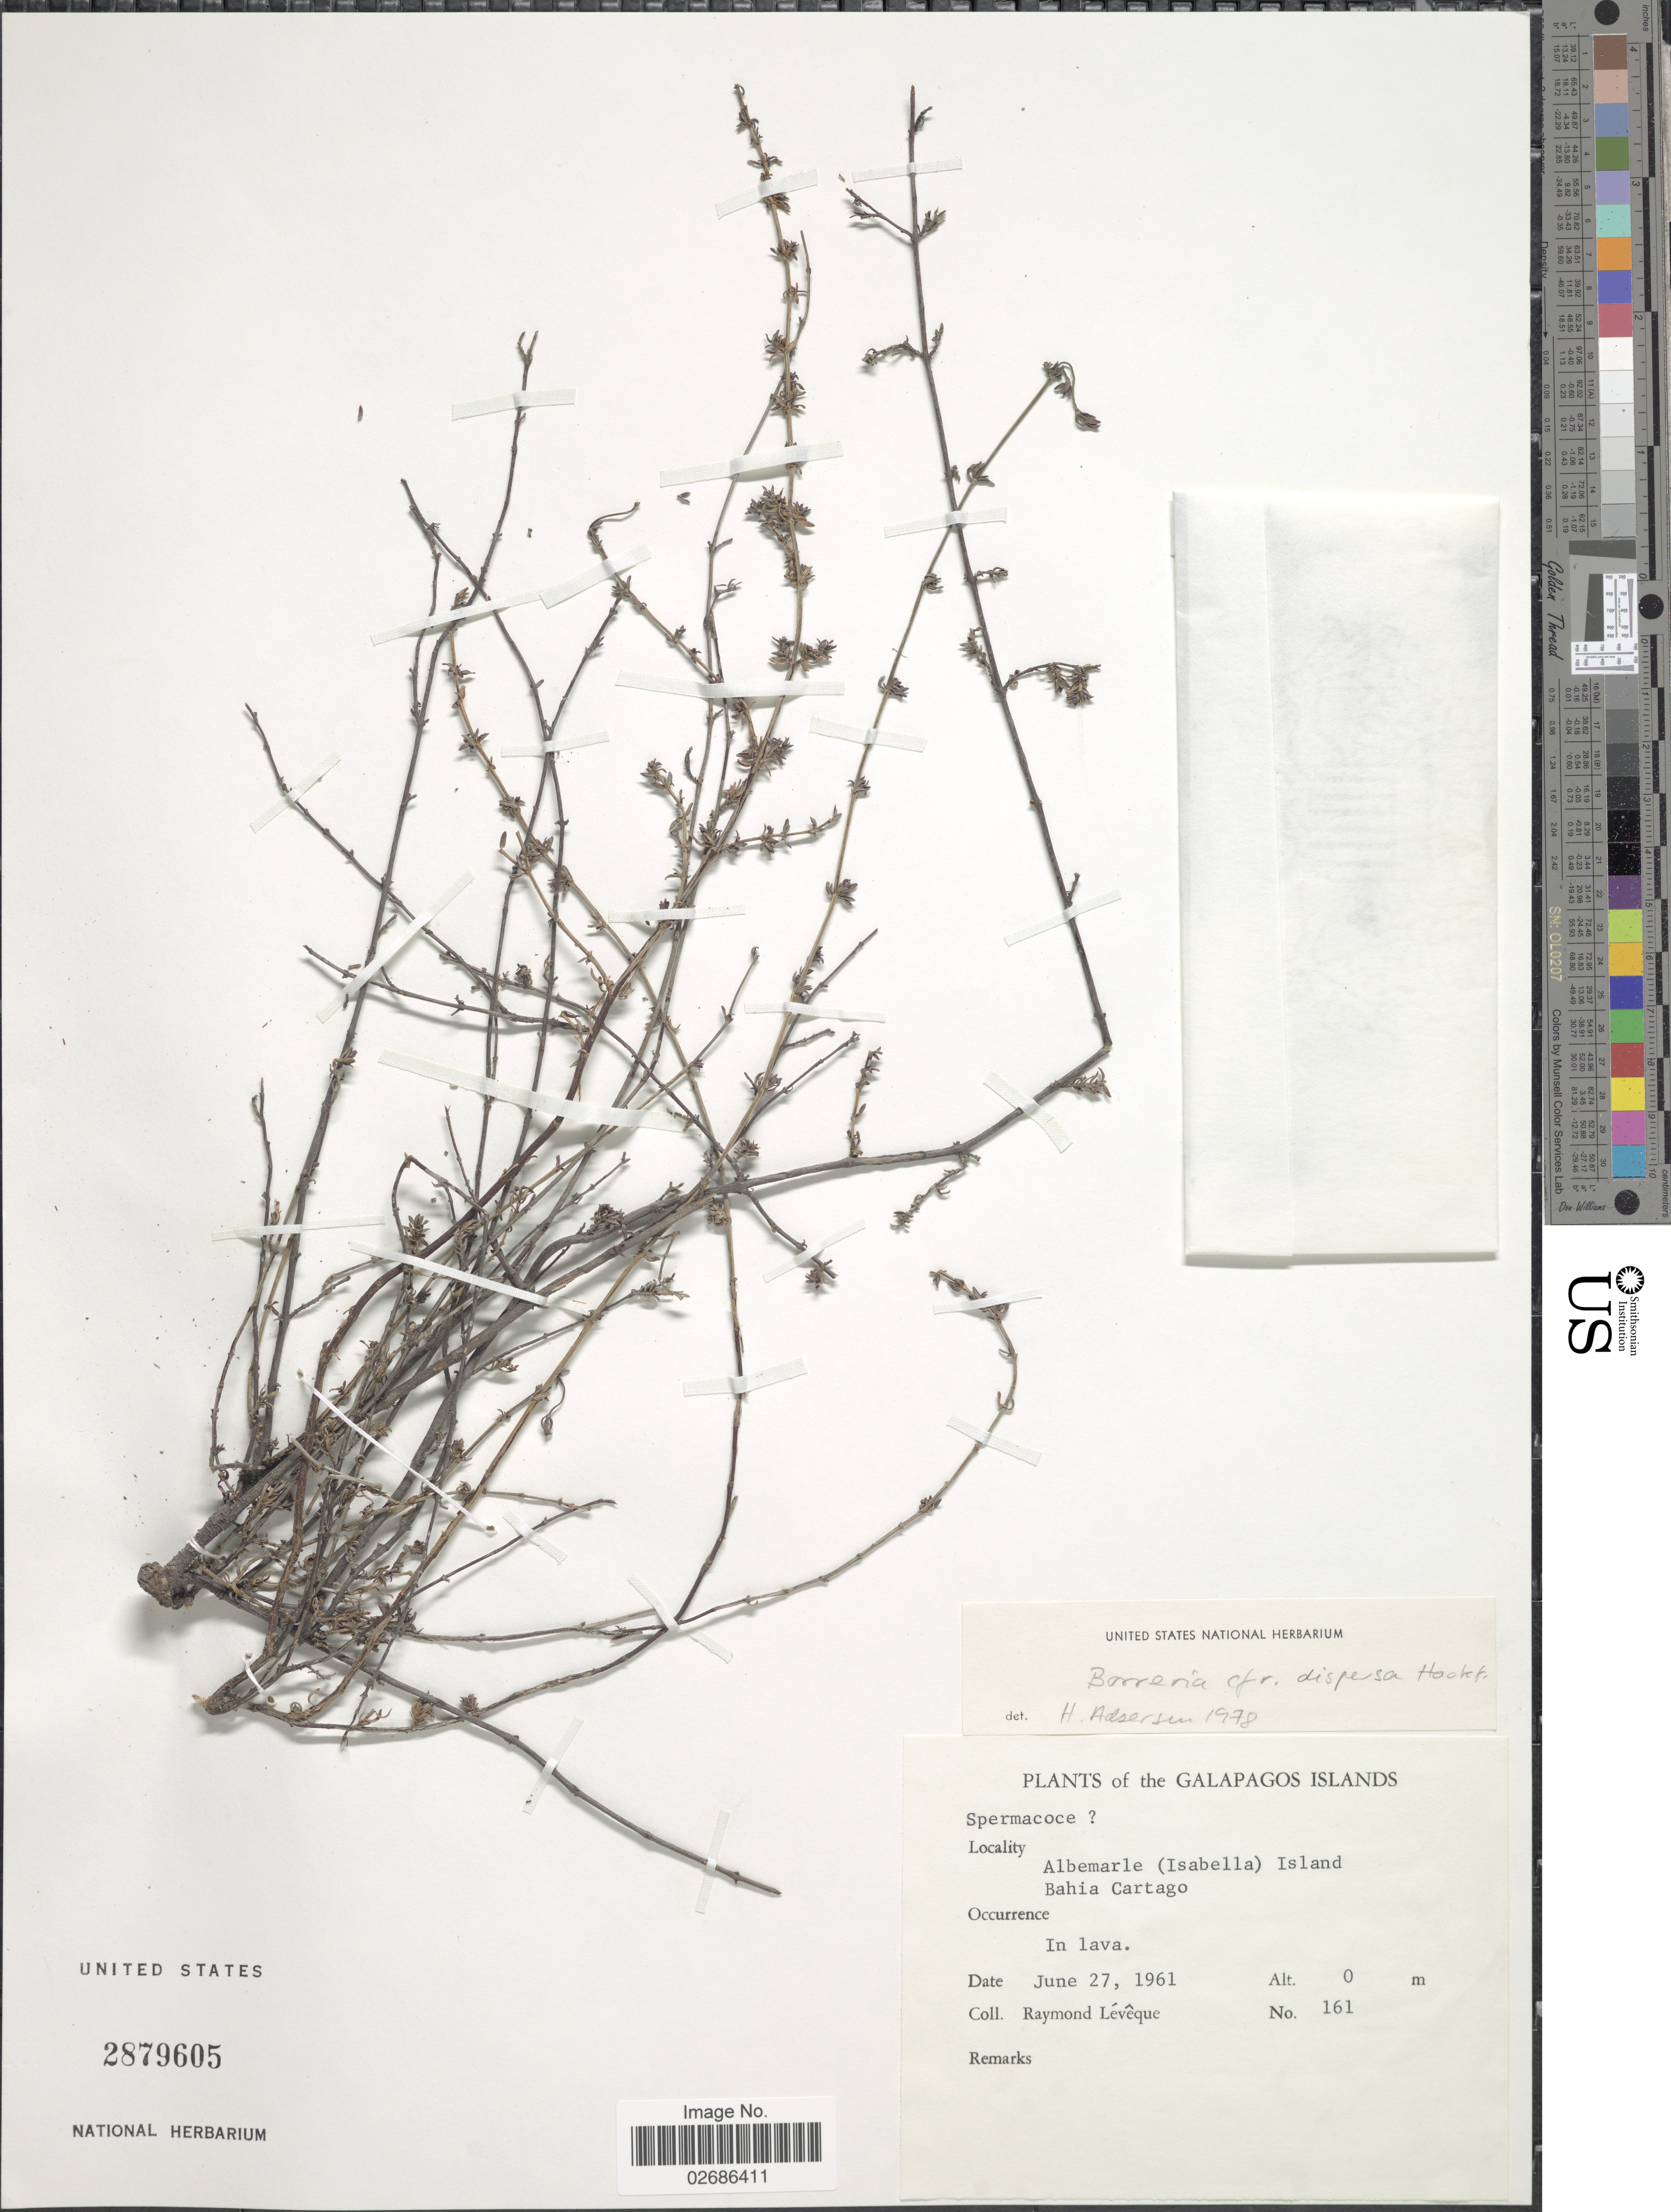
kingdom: Plantae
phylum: Tracheophyta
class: Magnoliopsida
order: Gentianales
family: Rubiaceae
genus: Borreria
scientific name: Borreria dispersa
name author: Hook. f.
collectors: R. Lévêque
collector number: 161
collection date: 1961-06-27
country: Ecuador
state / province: Colón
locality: The Galapagos Islands, Albemarle (Isabella) Islandm Bahia Cartago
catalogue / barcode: US 2879605